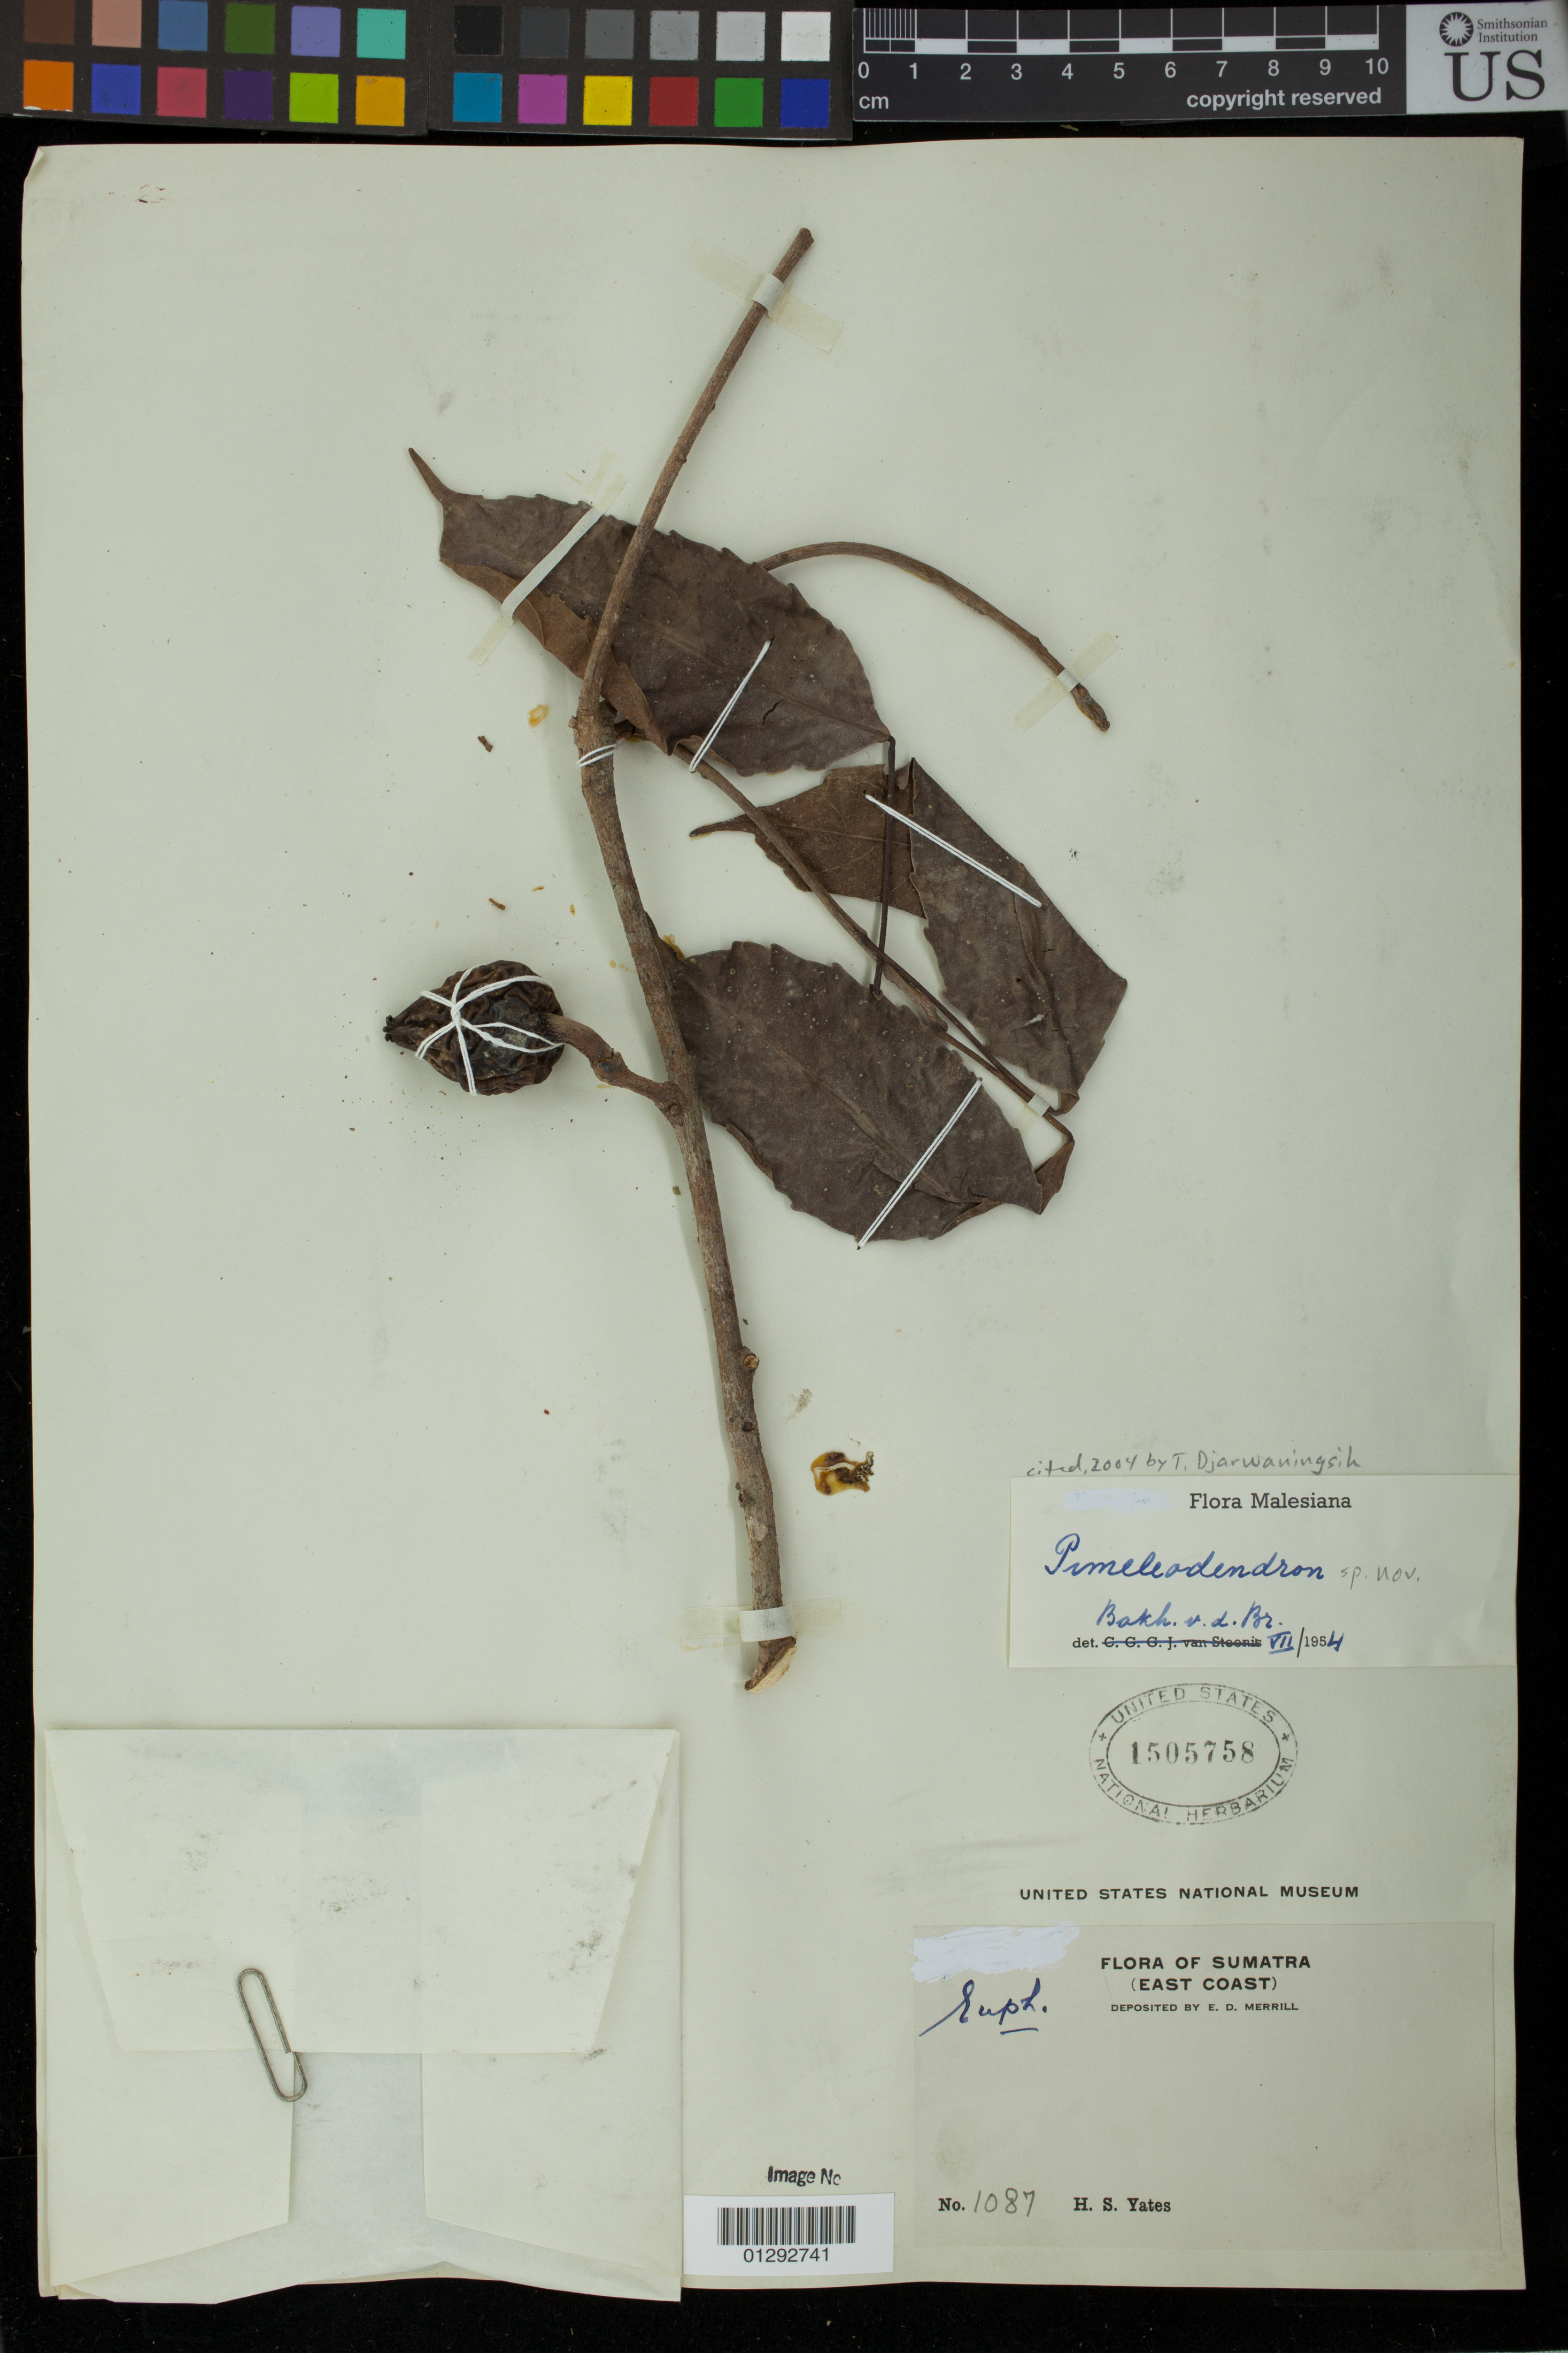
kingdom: Plantae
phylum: Tracheophyta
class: Magnoliopsida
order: Malpighiales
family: Euphorbiaceae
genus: Pimelodendron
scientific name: Pimelodendron sp.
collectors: H. S. Yates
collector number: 1087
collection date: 1954-08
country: Indonesia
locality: East Coast. Sumatra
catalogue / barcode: US 1505758